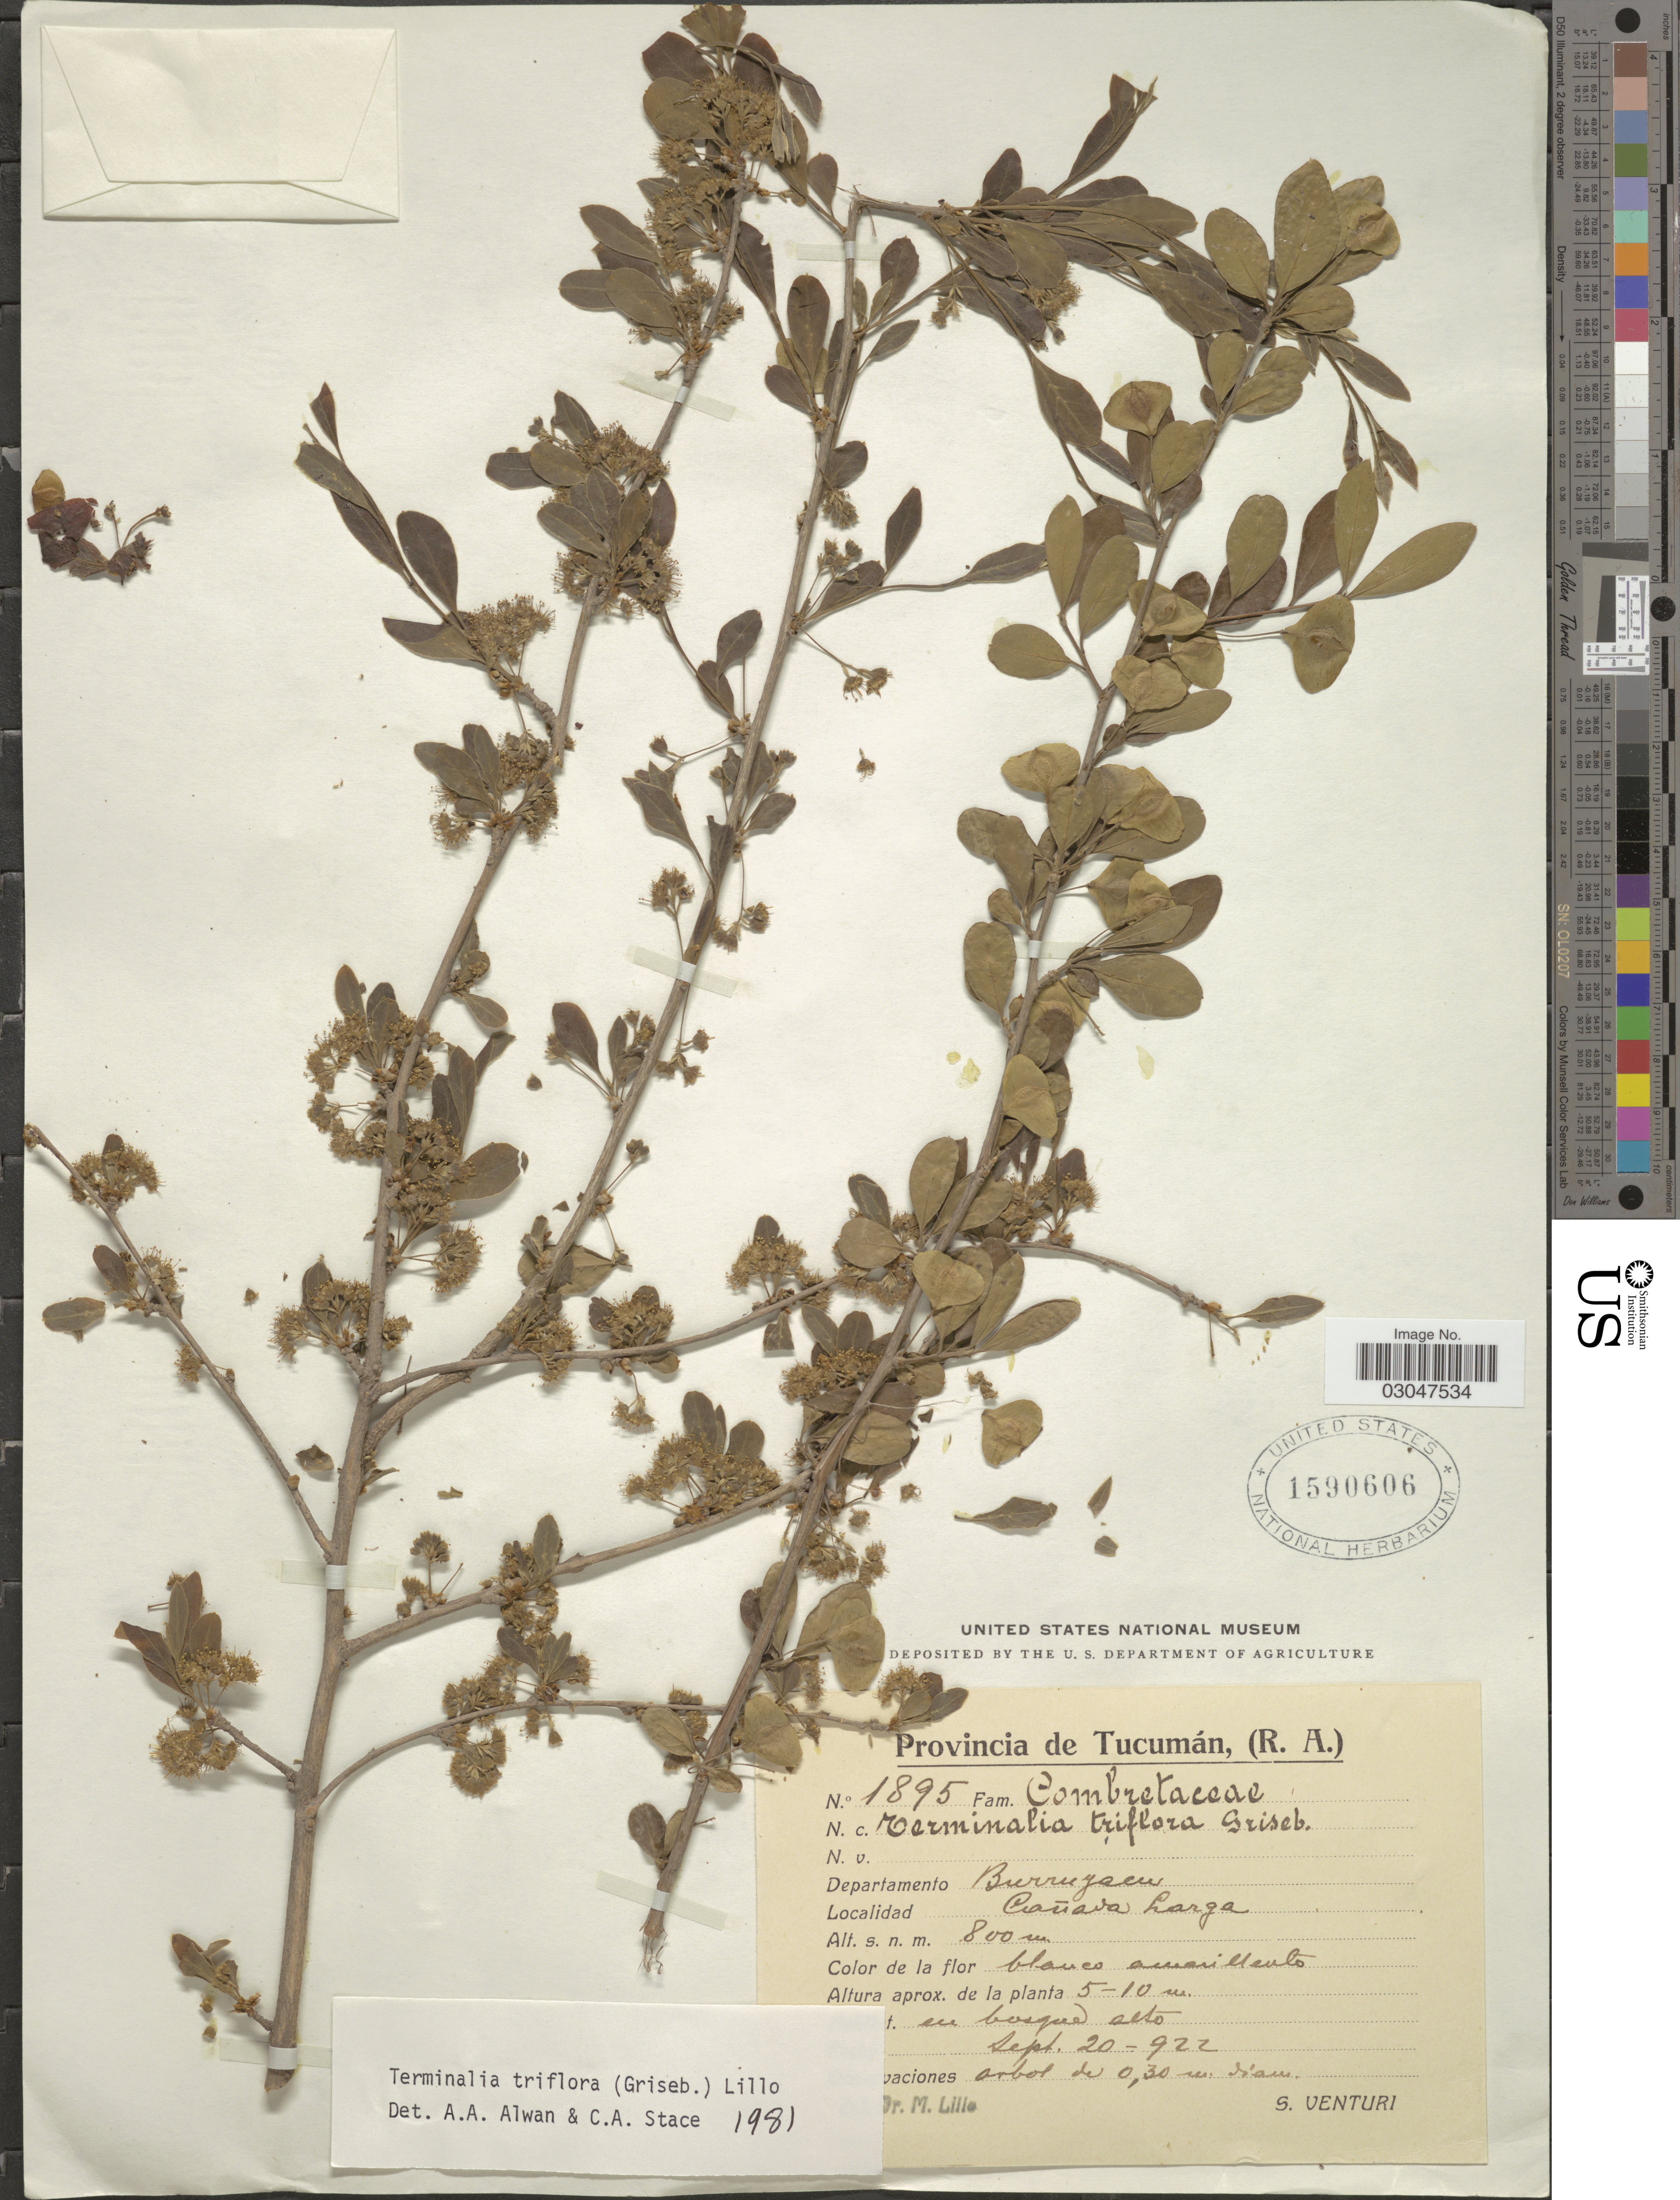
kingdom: Plantae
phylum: Tracheophyta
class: Magnoliopsida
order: Myrtales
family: Combretaceae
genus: Terminalia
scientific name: Terminalia triflora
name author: (Griseb.) Lillo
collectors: S. Venturi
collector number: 1895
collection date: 1922-09-20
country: Argentina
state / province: Tucuman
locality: Departamento Burruyacu. Cañada Larga.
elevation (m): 800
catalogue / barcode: US 1590606